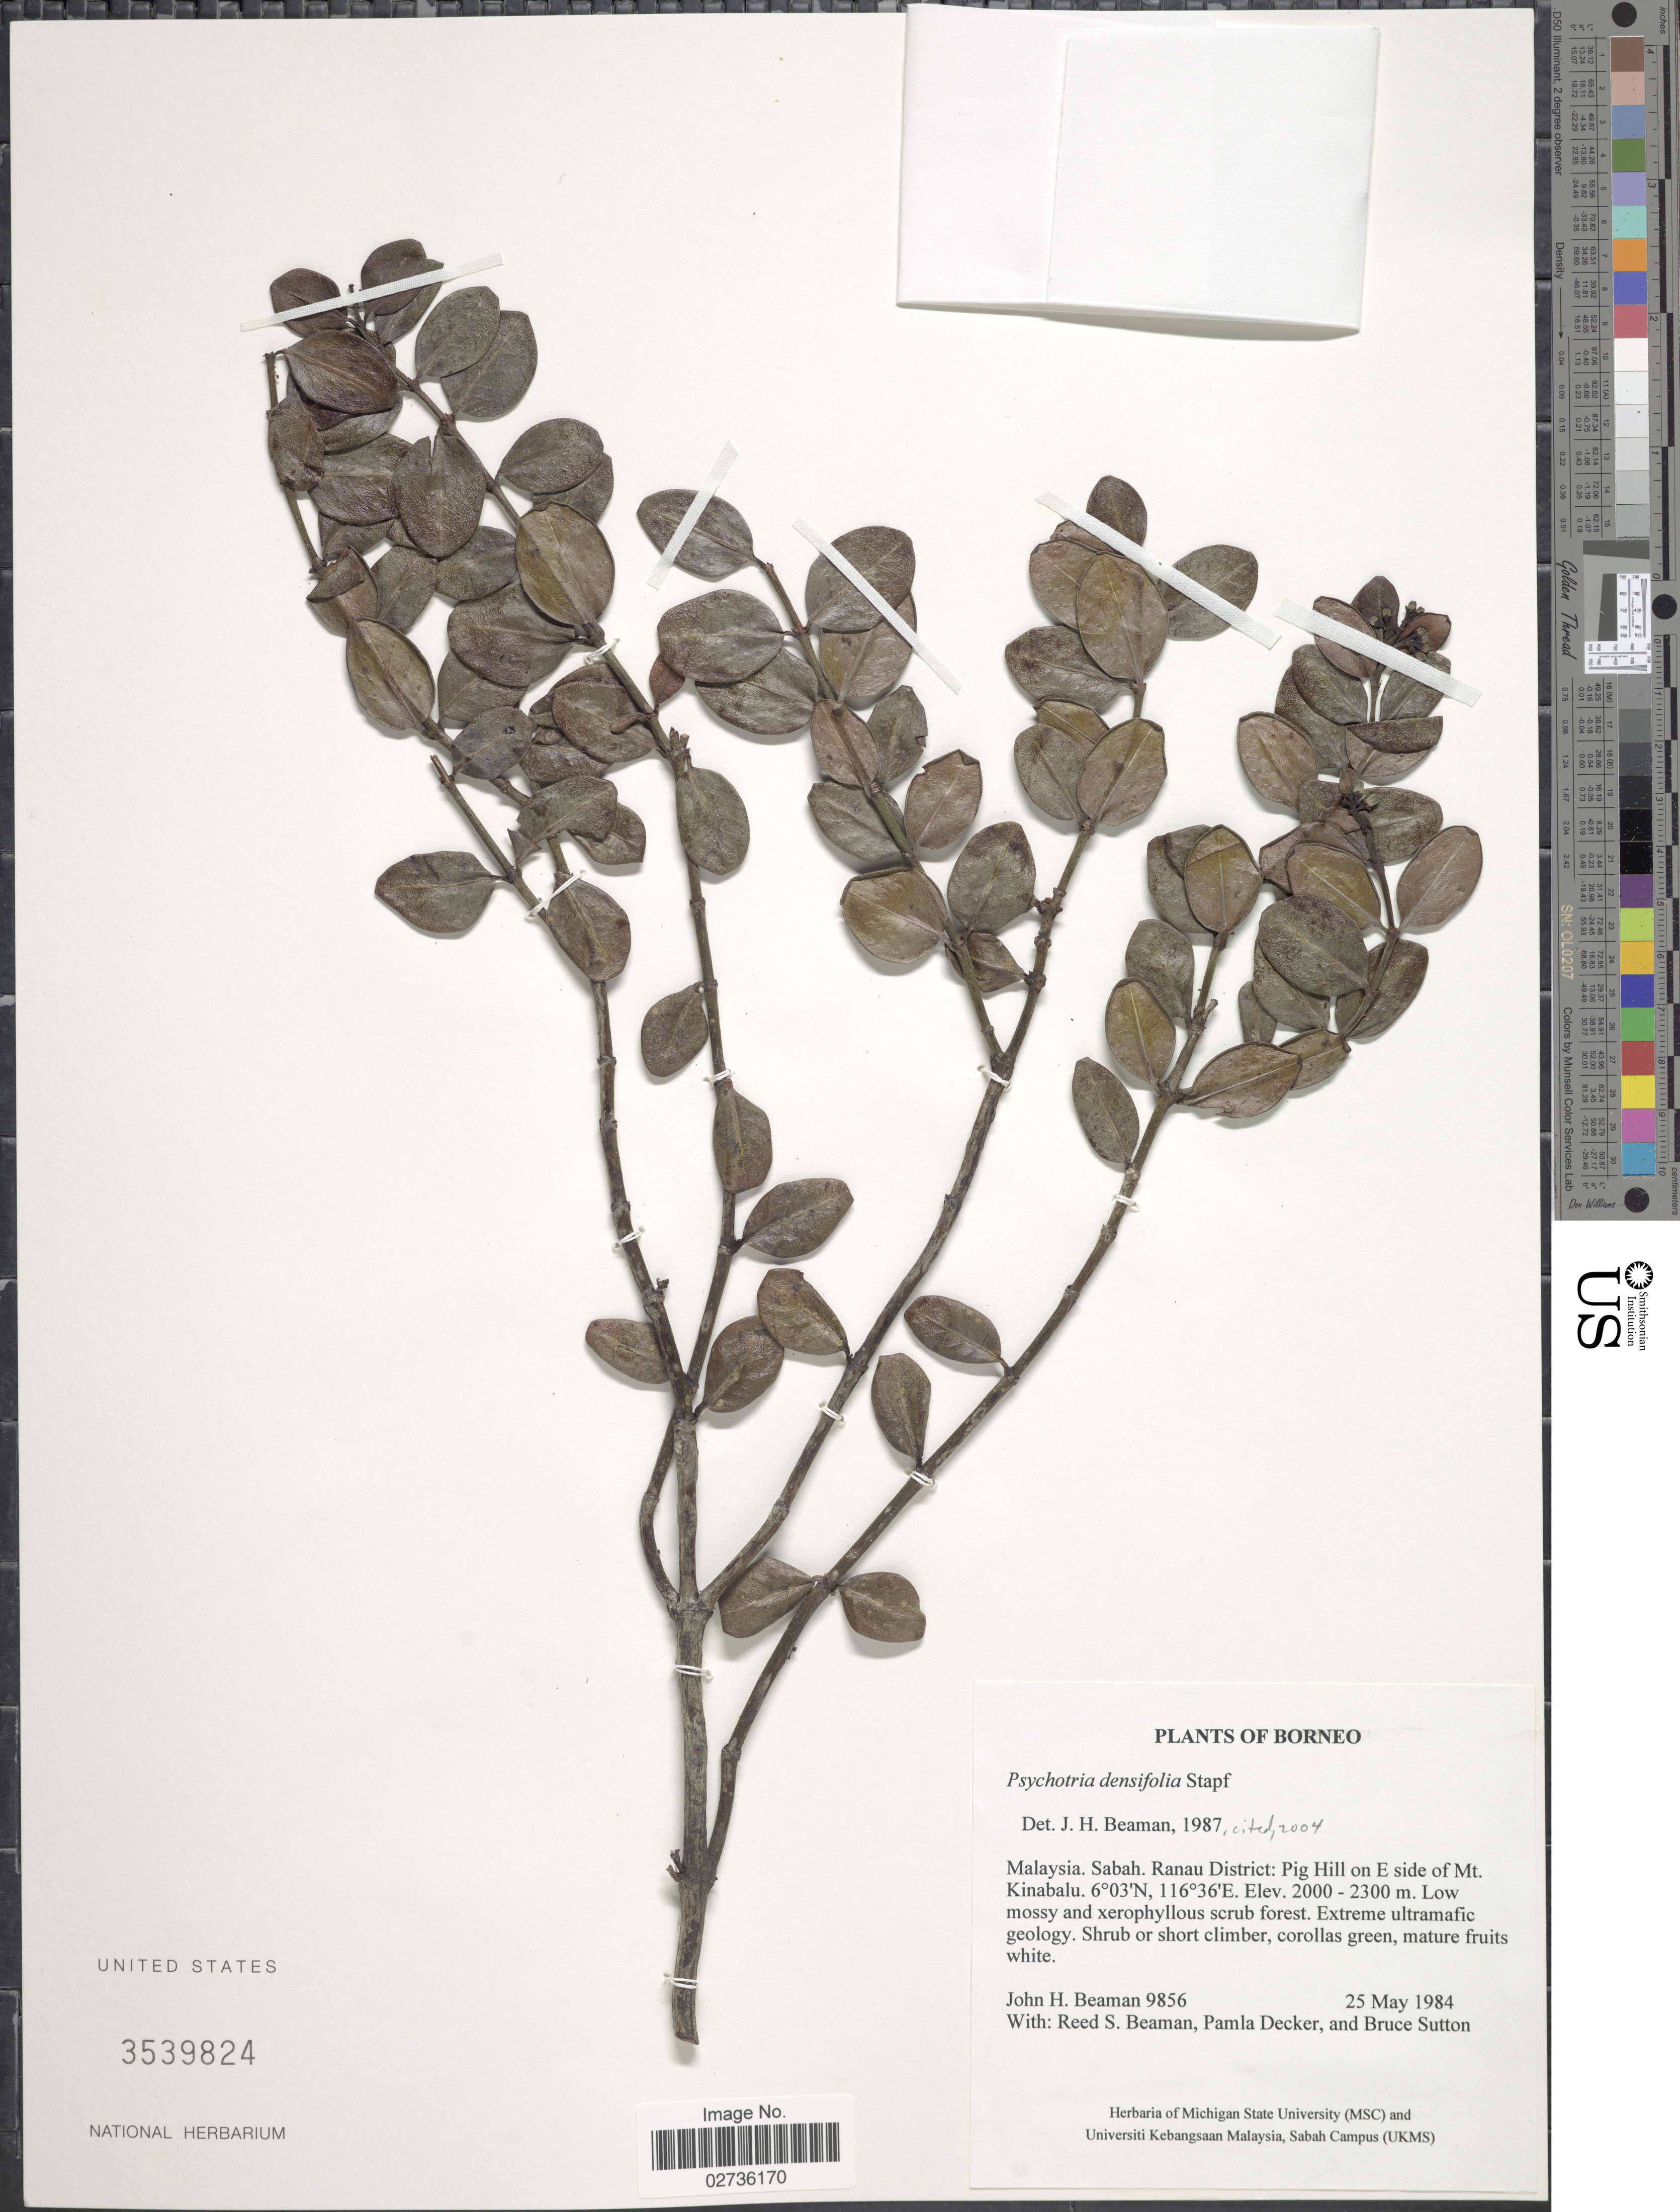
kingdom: Plantae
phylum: Tracheophyta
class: Magnoliopsida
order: Gentianales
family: Rubiaceae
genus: Psychotria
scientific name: Psychotria densiflora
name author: Humb. & Bonpl. ex Schult.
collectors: J. H. Beaman, R. S. Beaman, P. Decker & B. Sutton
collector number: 9856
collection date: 1984-05-25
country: Malaysia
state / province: Sabah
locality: Borneo. Ranau District: Pig Hill on E side of Mt. Kinabalu.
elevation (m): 2000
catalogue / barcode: US 3539824